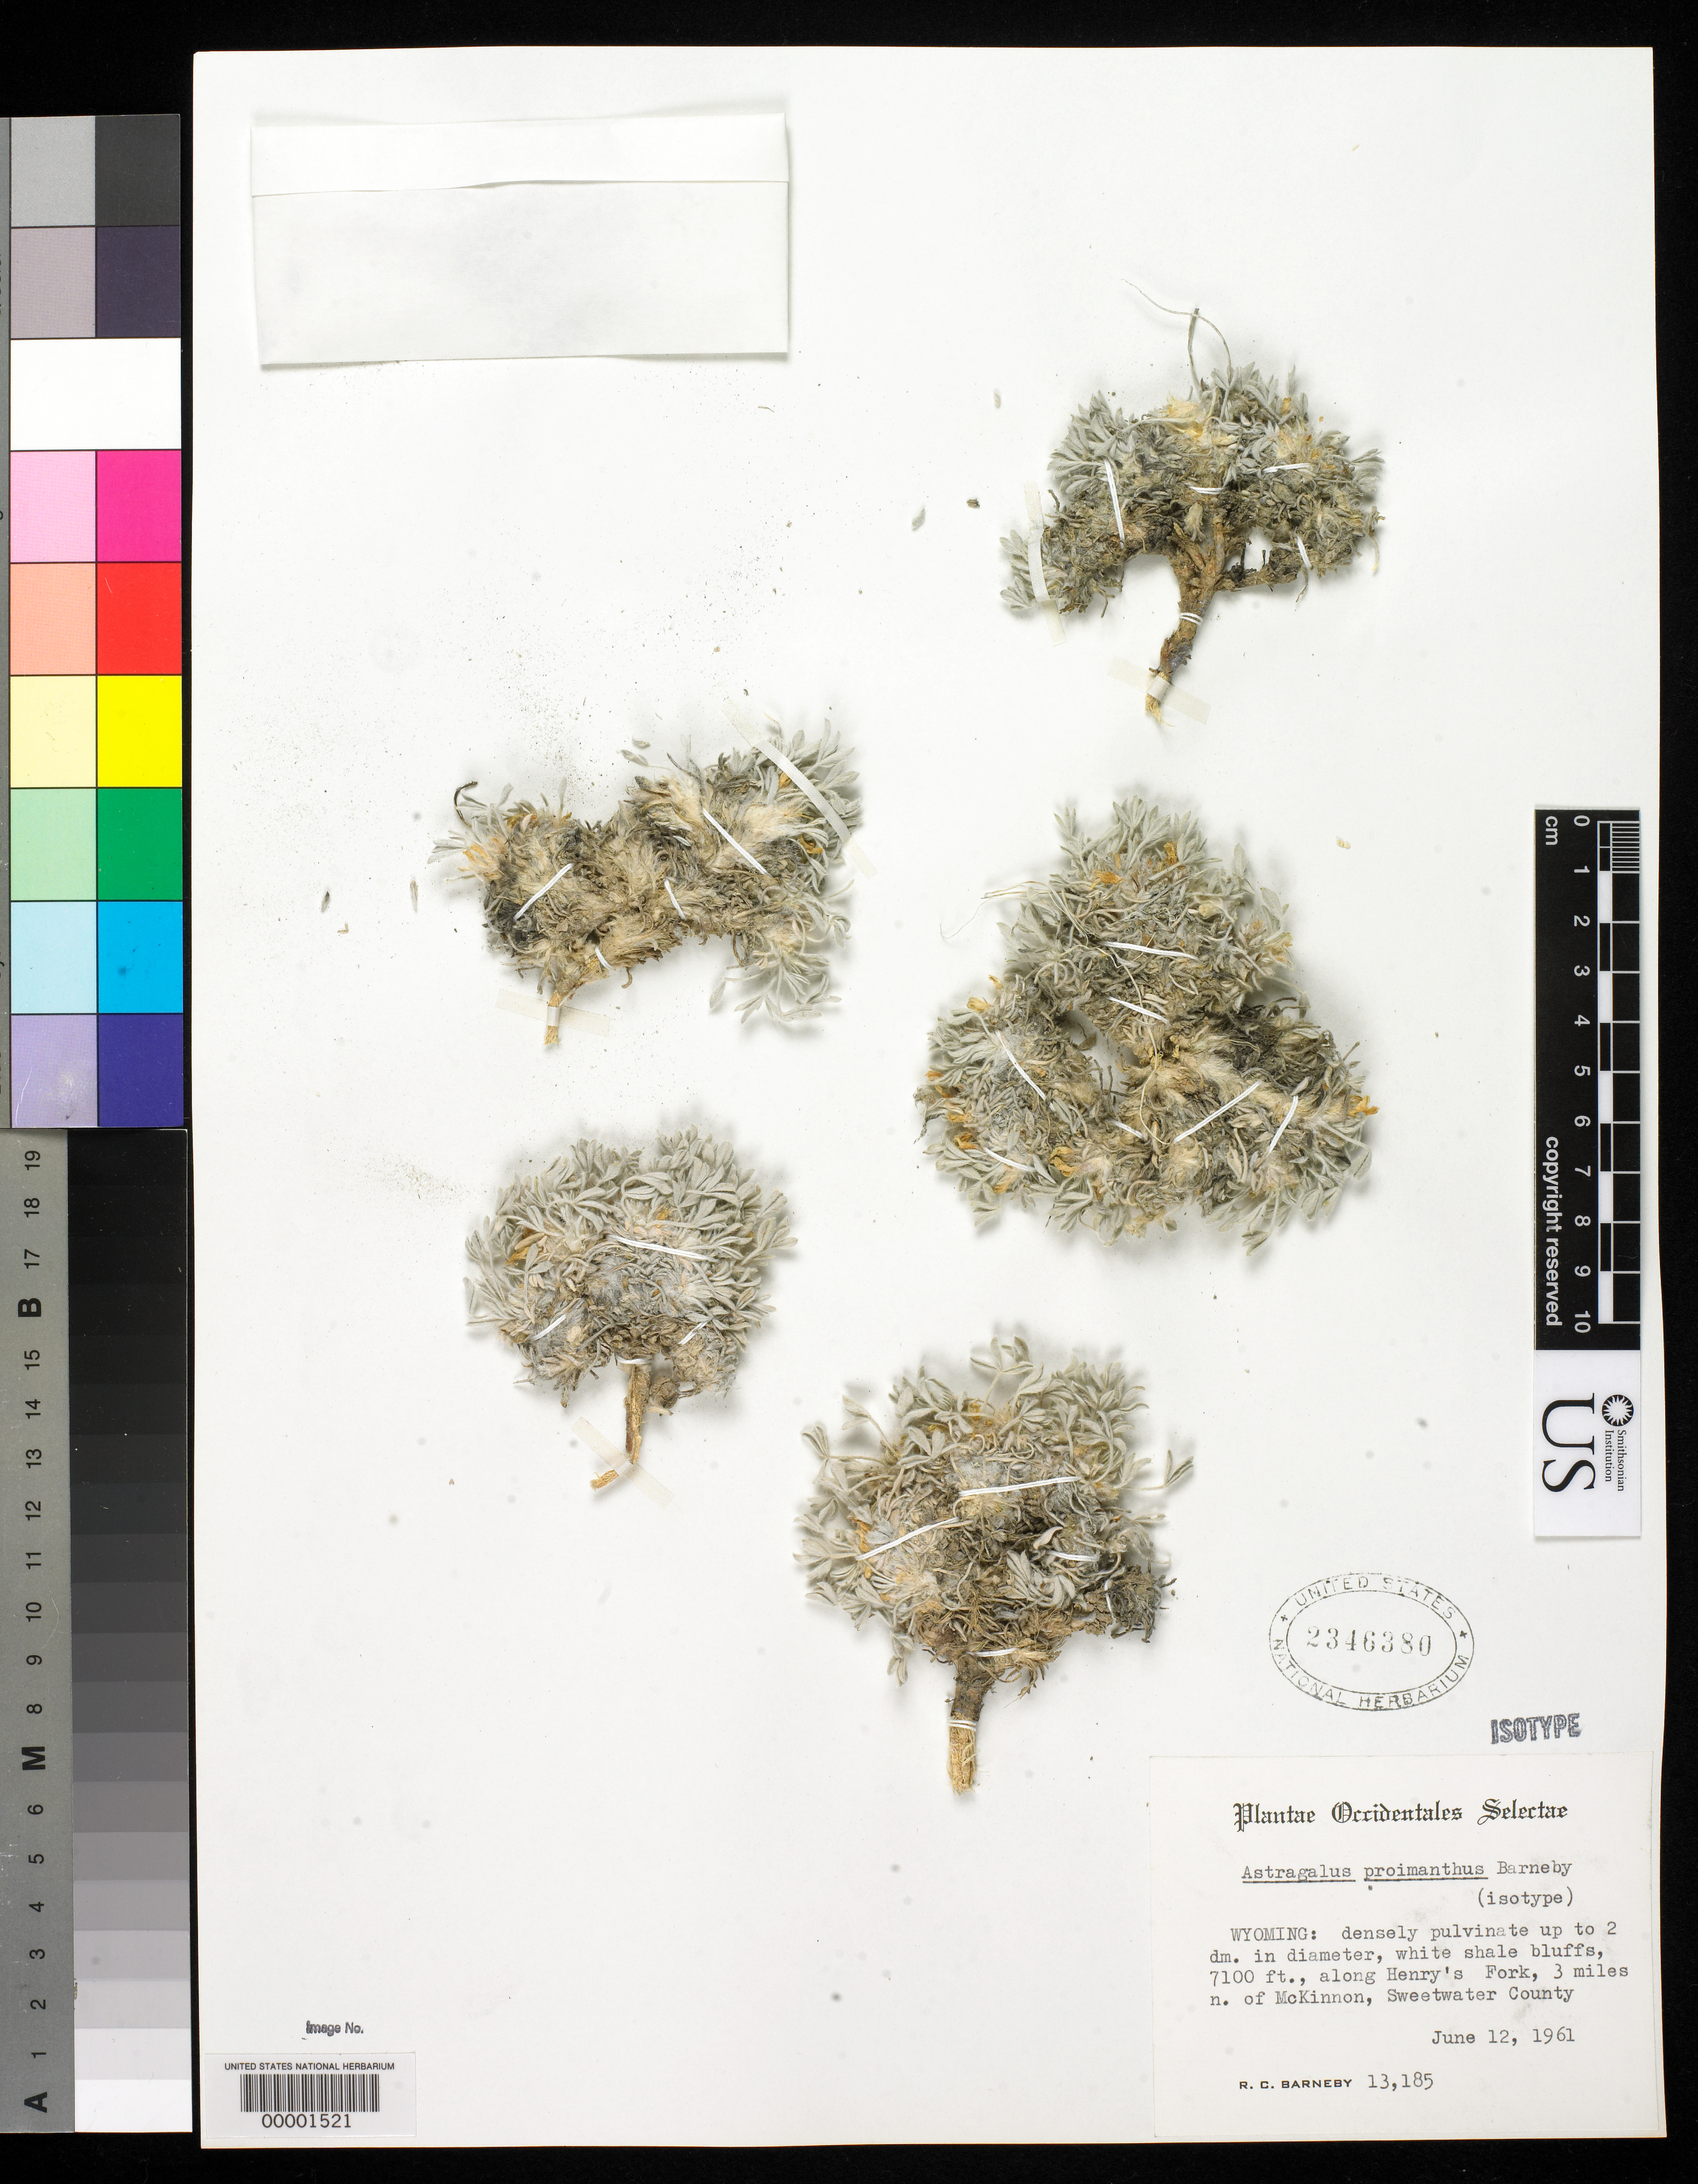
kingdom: Plantae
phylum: Tracheophyta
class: Magnoliopsida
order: Fabales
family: Fabaceae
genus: Astragalus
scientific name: Astragalus proimanthus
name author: Barneby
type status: Isotype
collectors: R. C. Barneby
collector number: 13185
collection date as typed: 12 Jun 1961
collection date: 1961-06-12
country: United States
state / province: Wyoming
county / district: Sweetwater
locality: Mckinnon; alt. 7100 ft.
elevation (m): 2164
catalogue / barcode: US 2346380